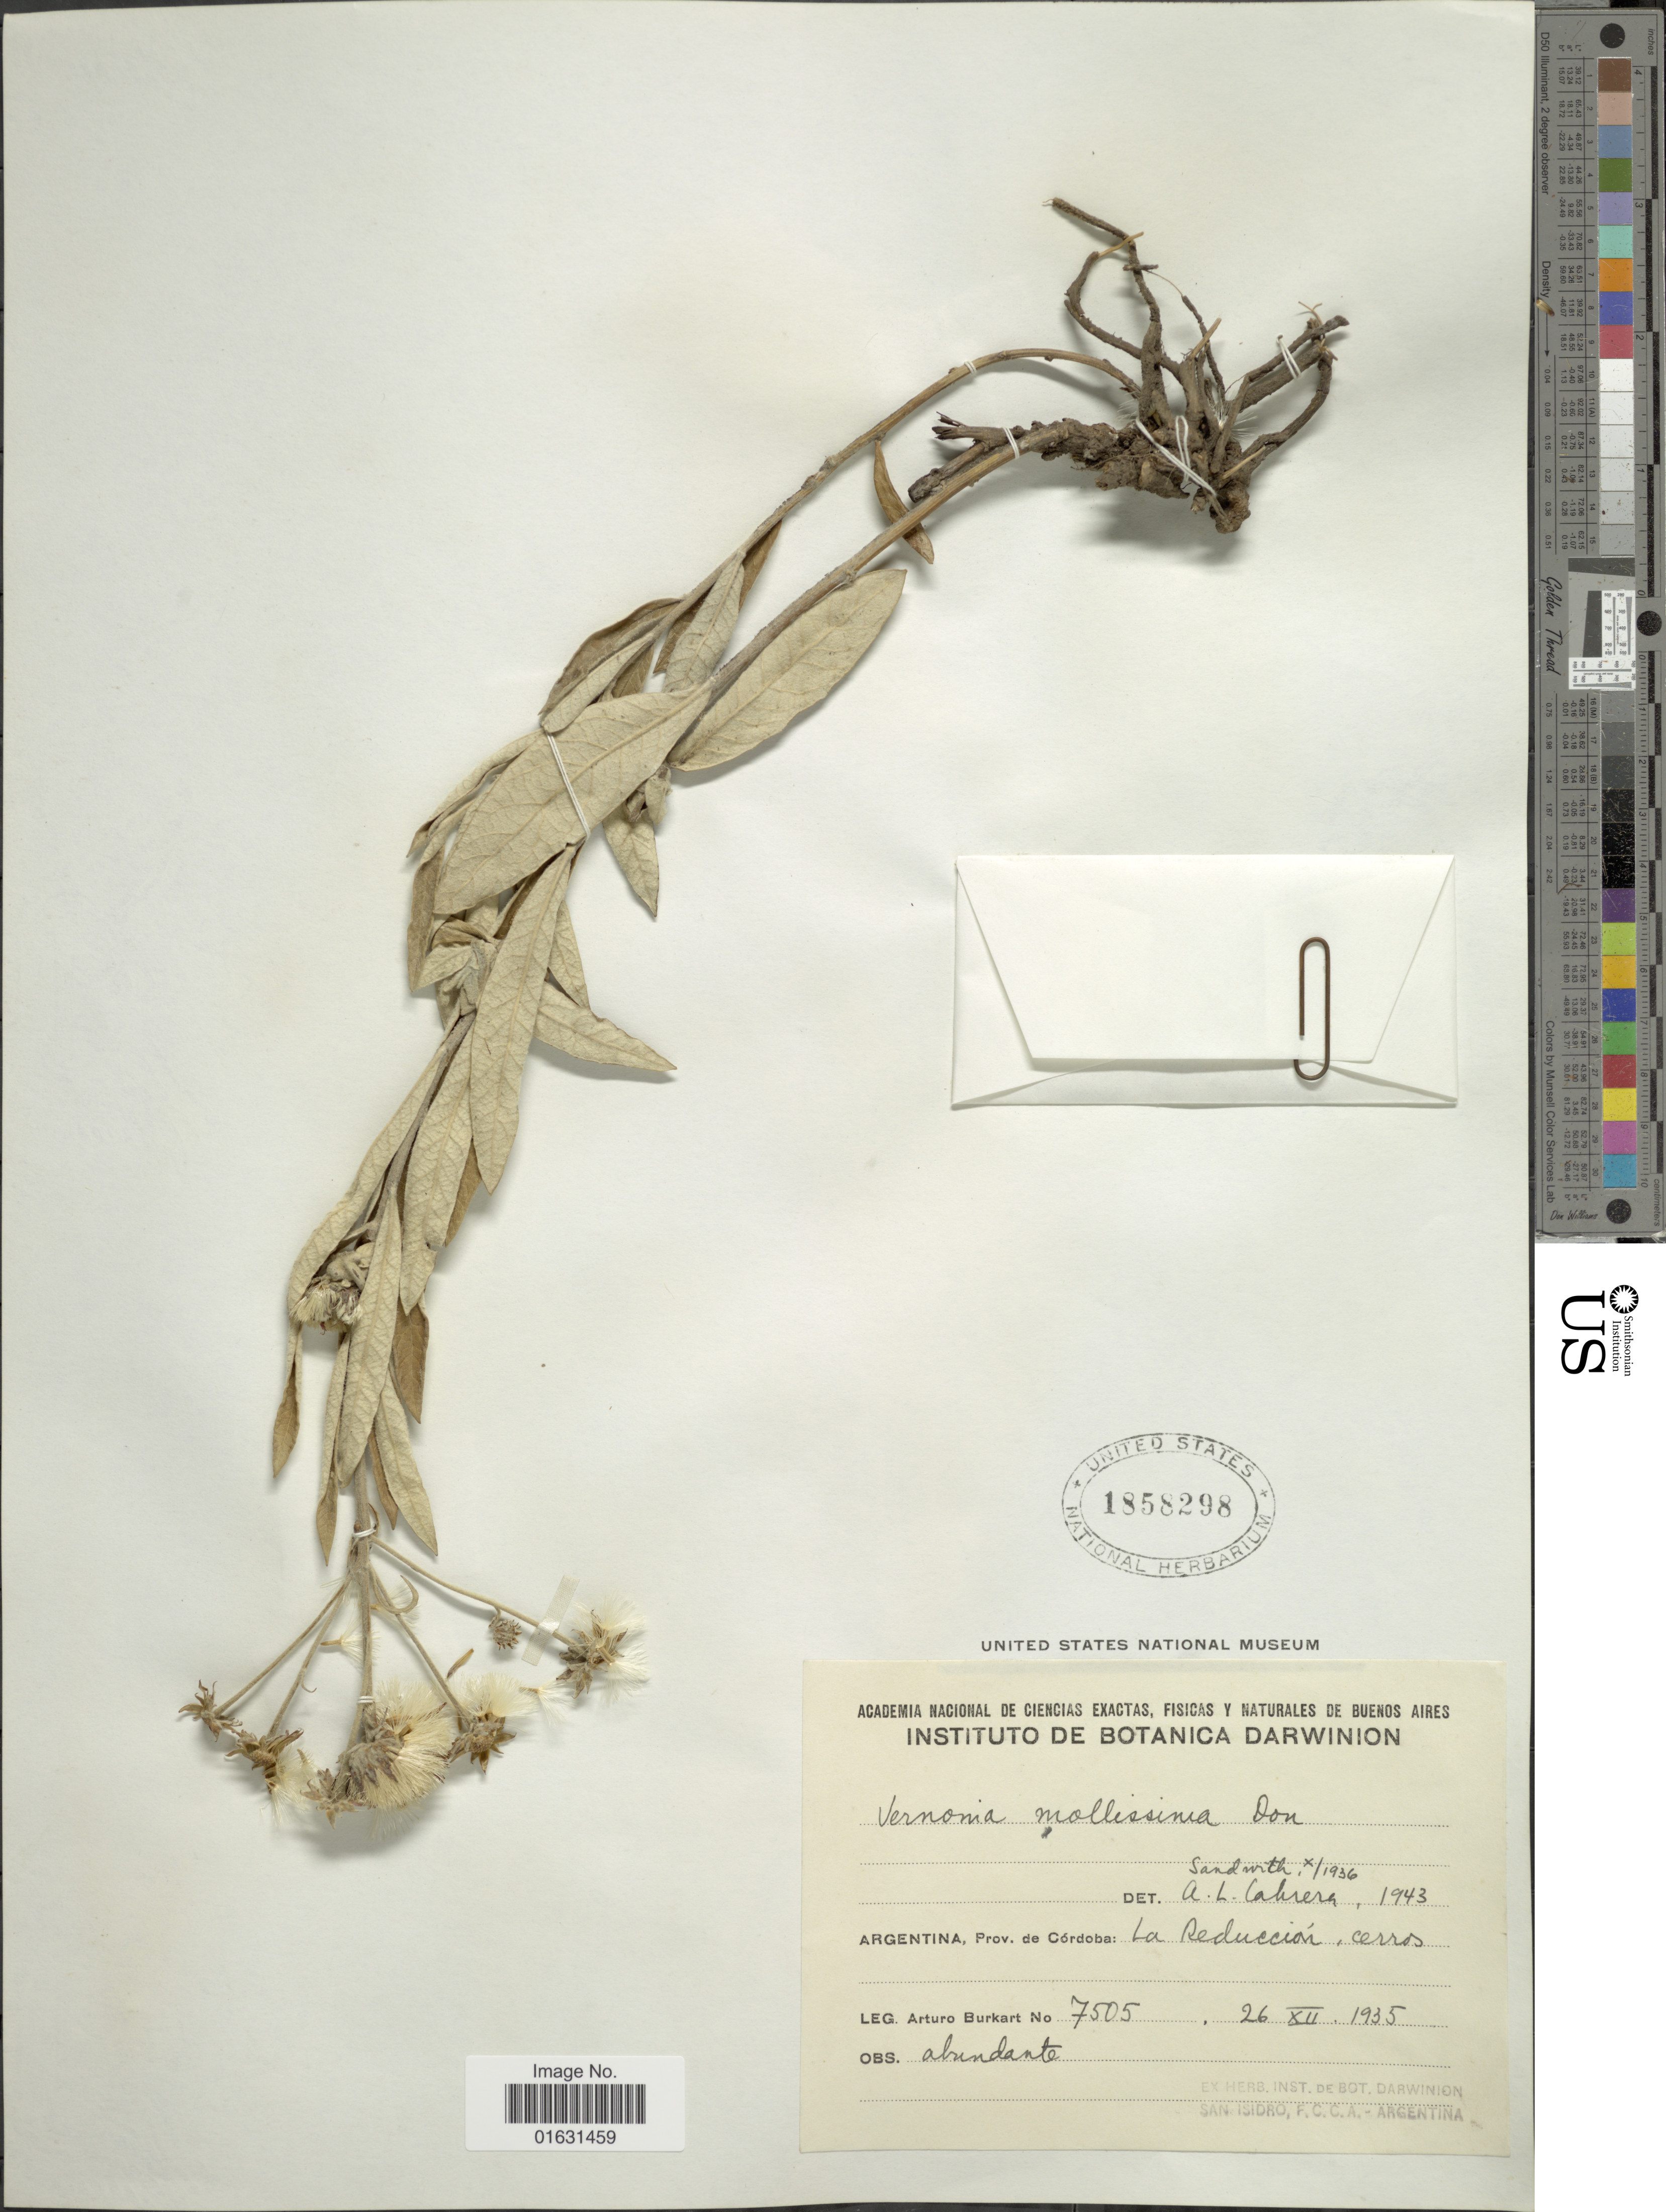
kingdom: Plantae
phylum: Tracheophyta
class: Magnoliopsida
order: Asterales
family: Asteraceae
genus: Lessingianthus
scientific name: Lessingianthus mollissimus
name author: (D. Don ex Hook. & Arn.) H. Rob.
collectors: A. E. Burkart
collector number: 7505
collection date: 1935-12-26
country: Argentina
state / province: Cordoba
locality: La Reduccion, cerros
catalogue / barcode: US 1858298